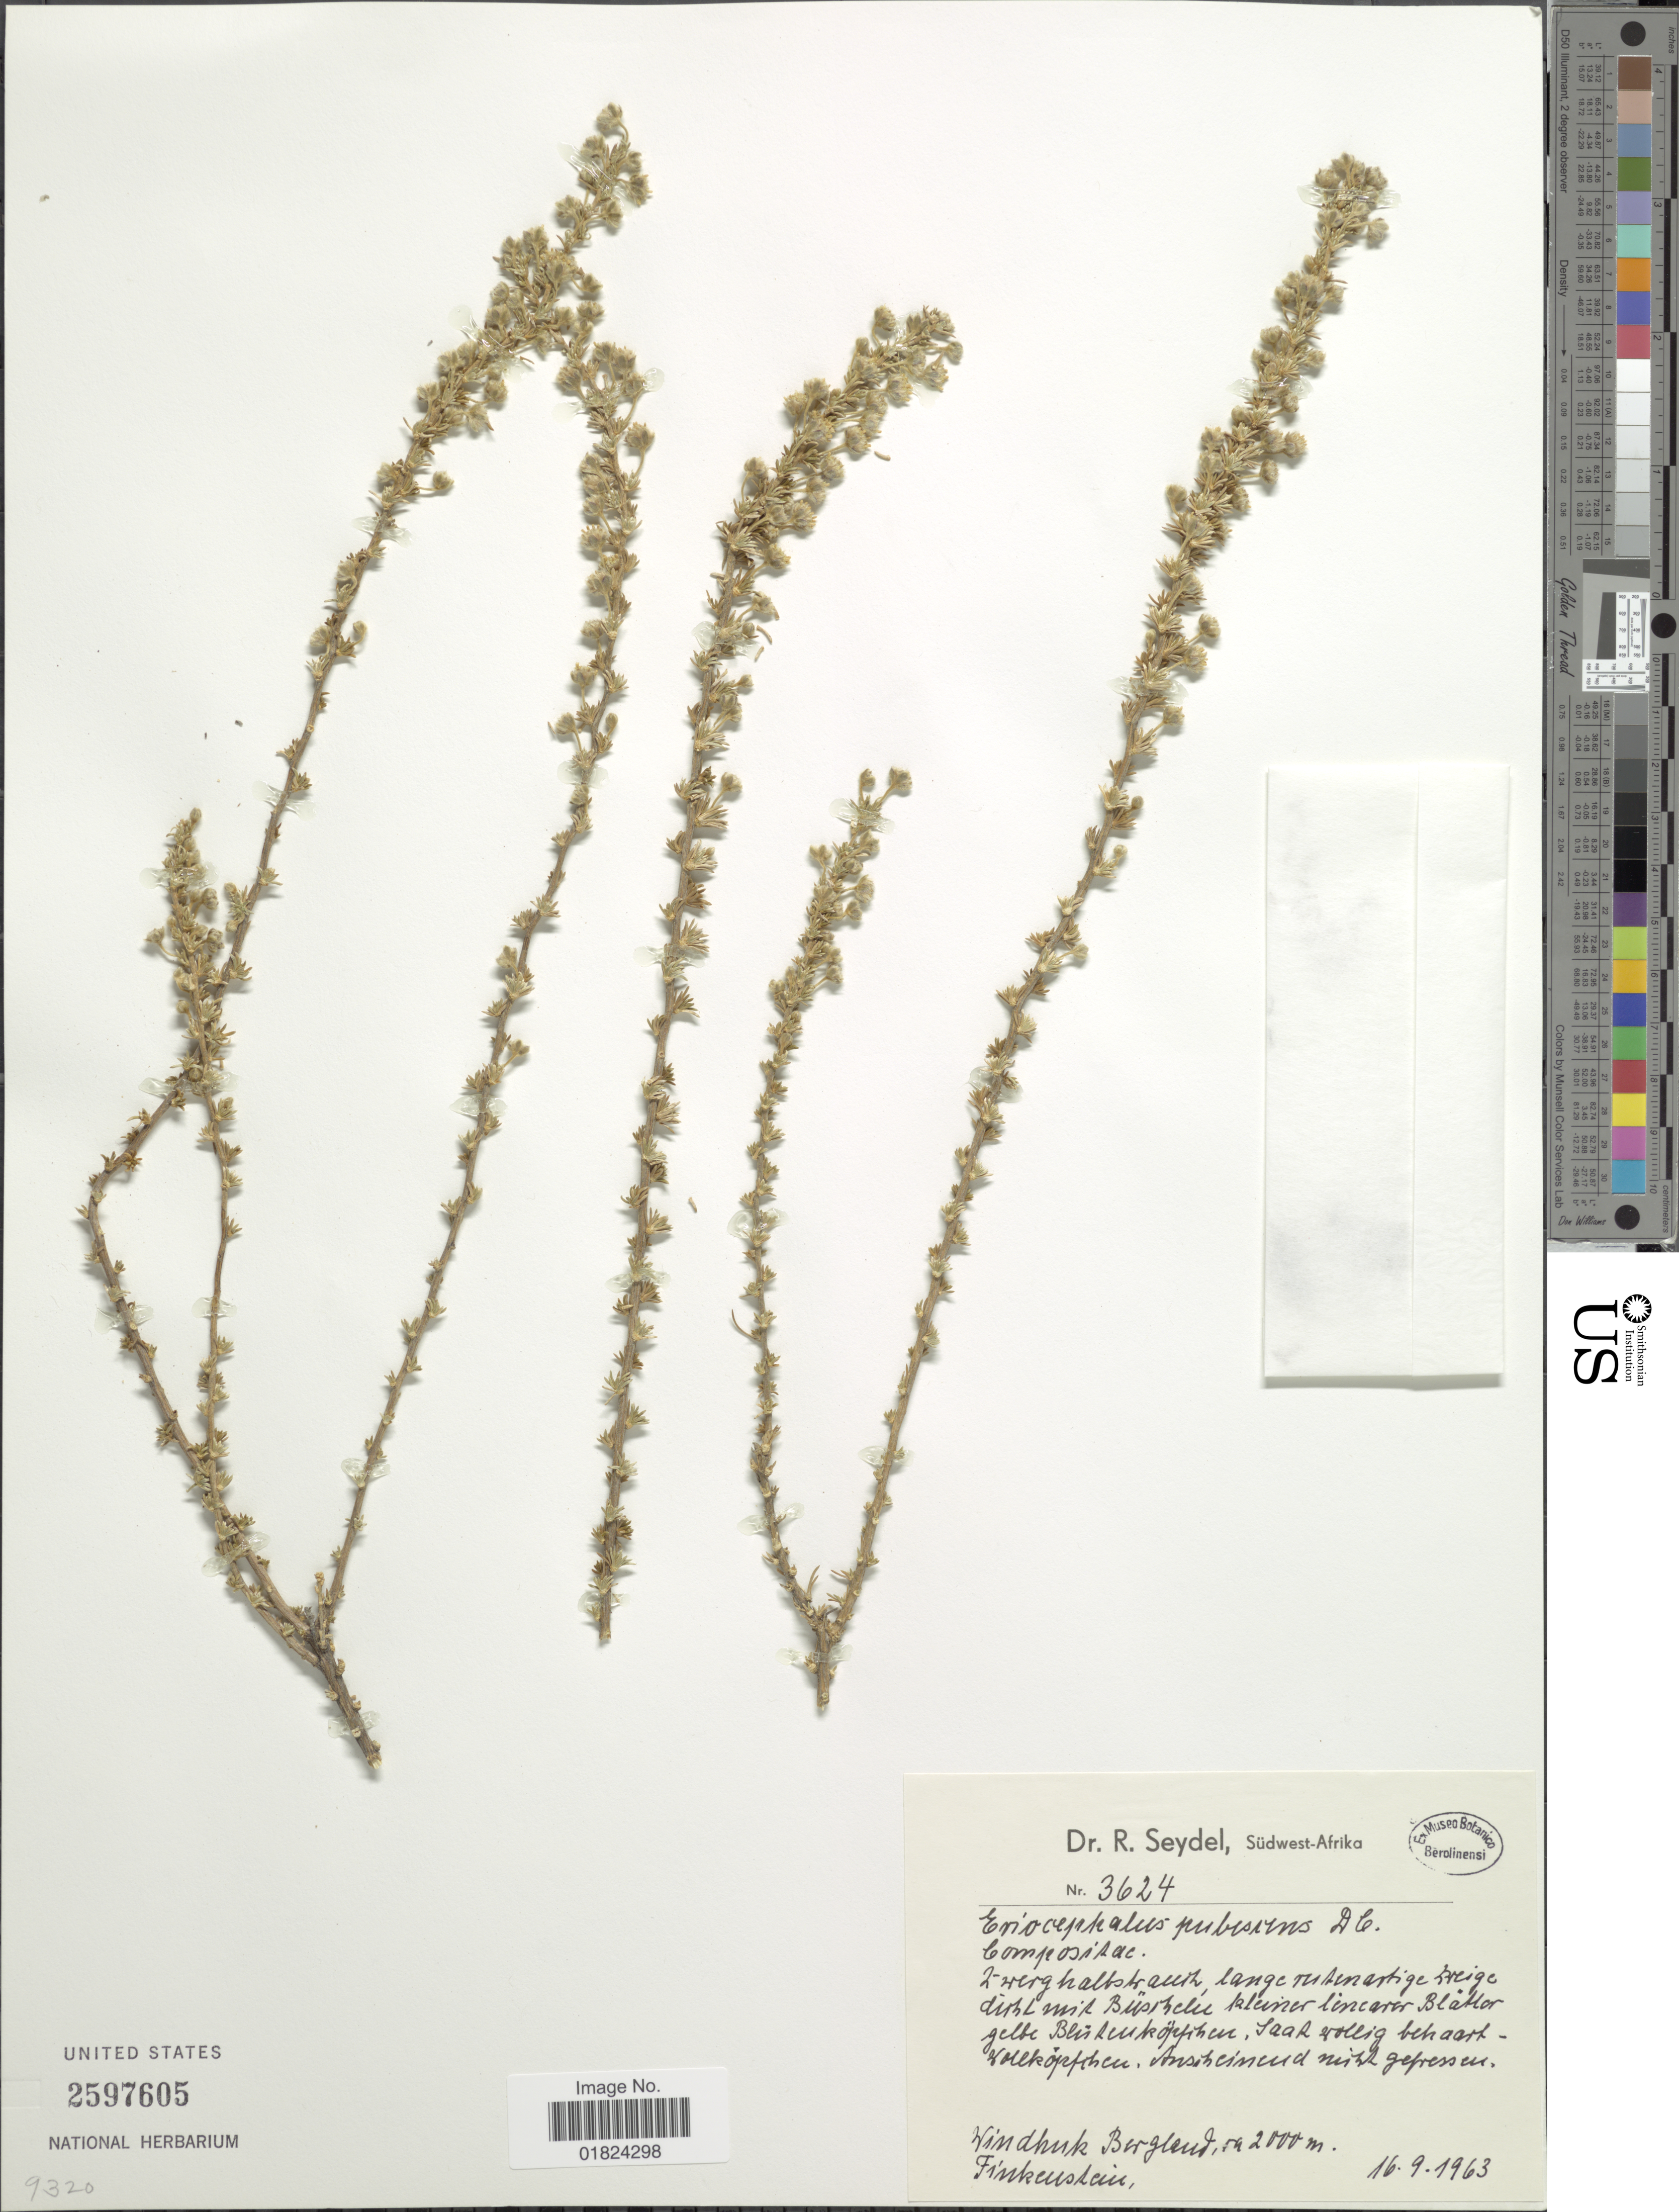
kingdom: Plantae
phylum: Tracheophyta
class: Magnoliopsida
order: Asterales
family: Asteraceae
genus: Eriocephalus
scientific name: Eriocephalus pubescens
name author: DC.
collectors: R. Seydel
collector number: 3624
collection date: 1963-09-16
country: Namibia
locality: Windhuk Bergland, Finkenstein, South-West Africa.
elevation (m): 2000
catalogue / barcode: US 2597605